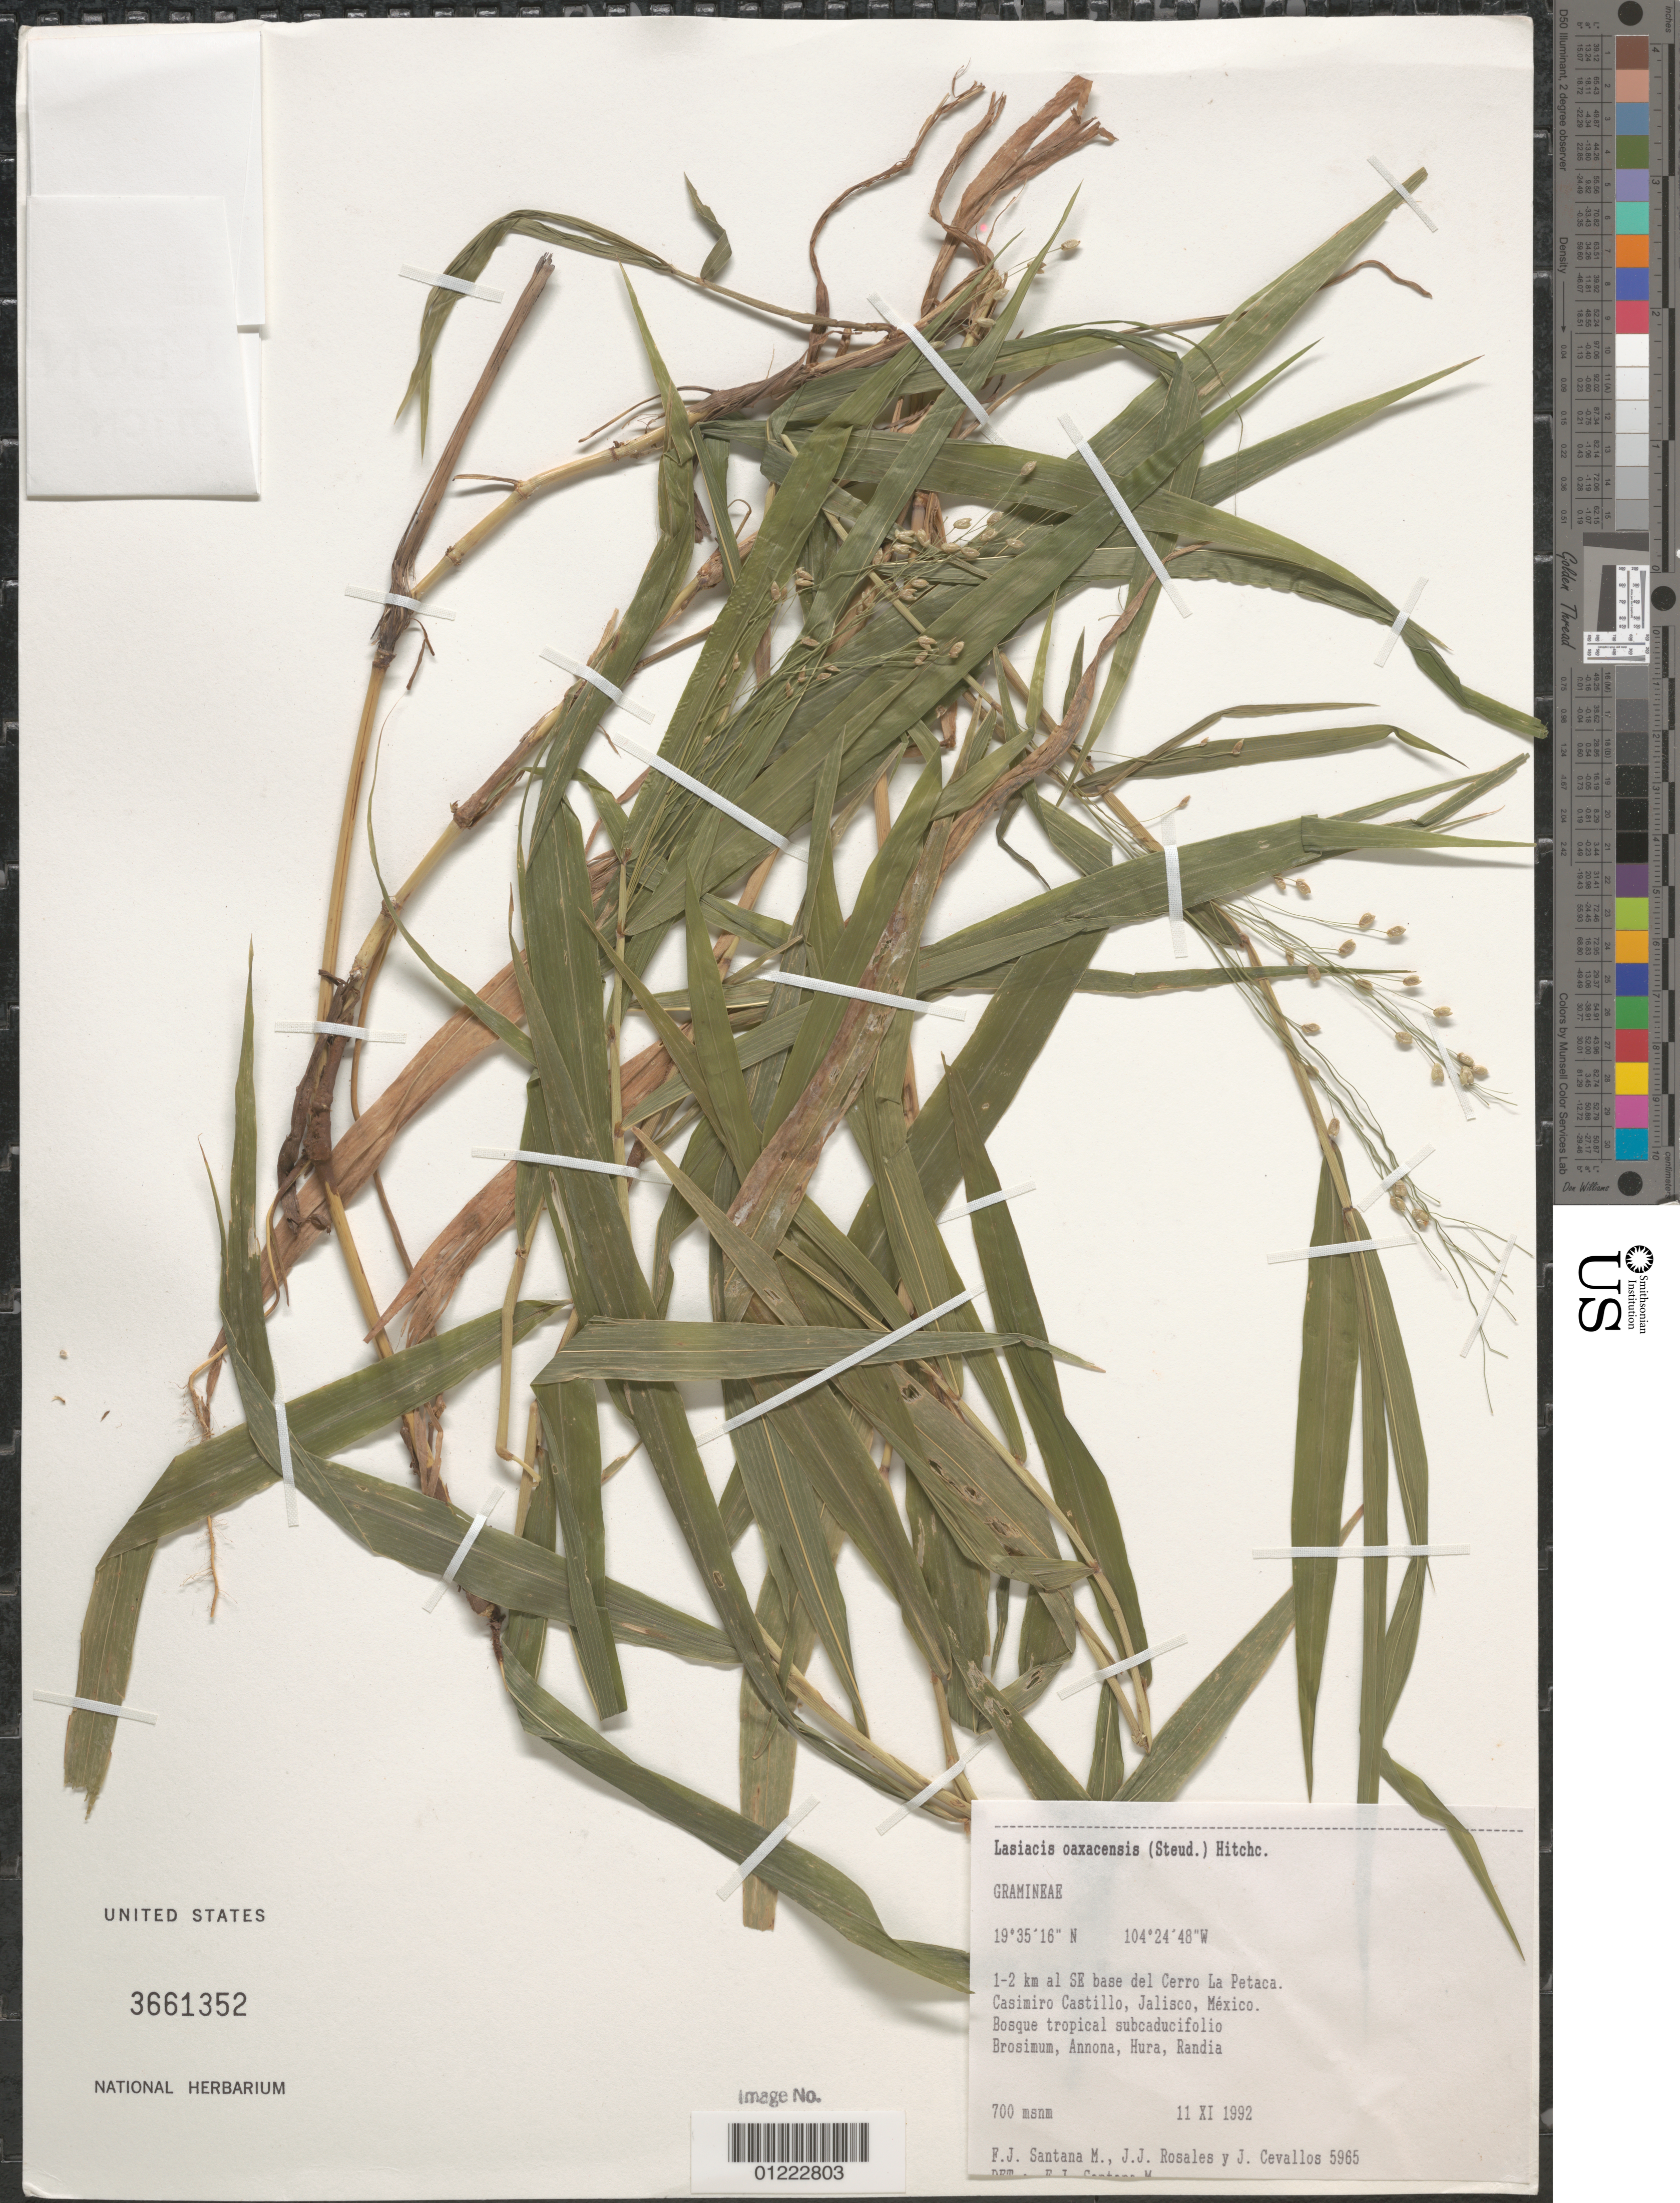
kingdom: Plantae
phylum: Tracheophyta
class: Liliopsida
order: Poales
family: Poaceae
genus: Lasiacis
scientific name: Lasiacis oaxacensis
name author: (Steud.) Hitchc.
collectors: F. J. Santana M., J. J. Rosales & J. Cevallos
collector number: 5965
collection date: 1992-11-11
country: Mexico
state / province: Jalisco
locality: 1-2 km al SE base del Cerro La Petaca. Casìmìro Castìllo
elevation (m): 700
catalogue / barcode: US 3661352